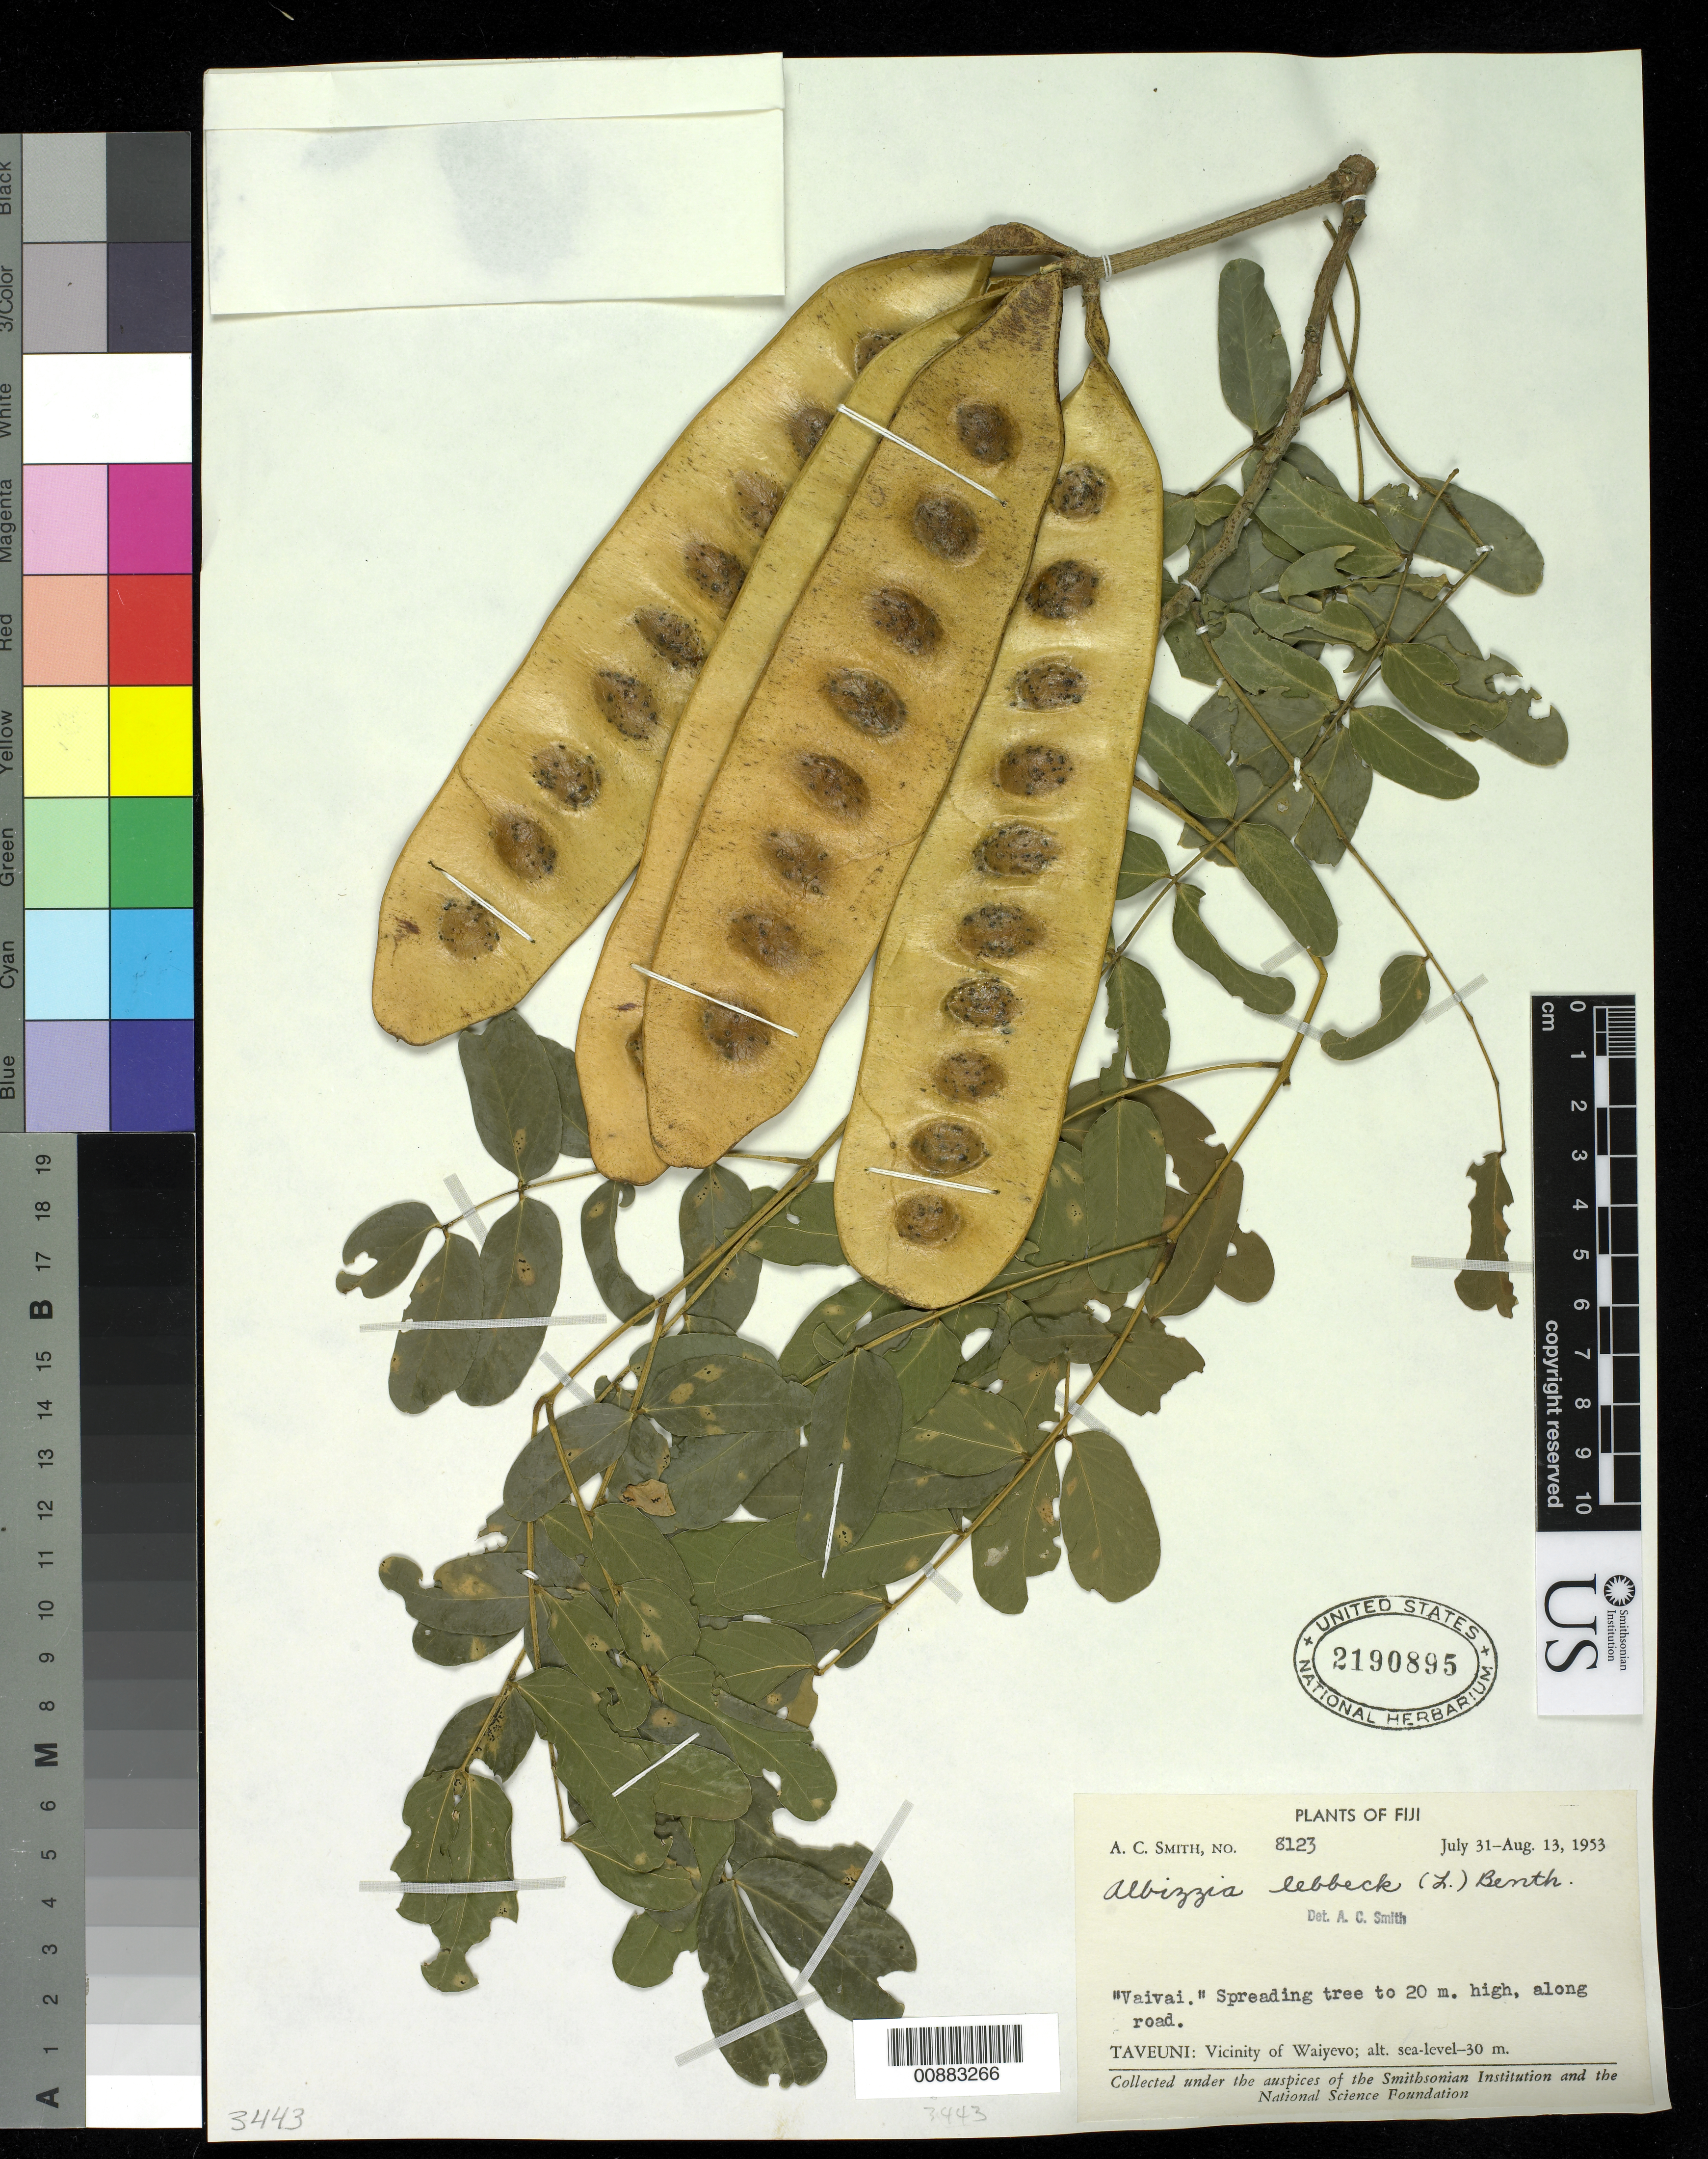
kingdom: Plantae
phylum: Tracheophyta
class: Magnoliopsida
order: Fabales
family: Fabaceae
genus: Albizia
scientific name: Albizia lebbeck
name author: (L.) Benth.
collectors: C. A. Smith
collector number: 8123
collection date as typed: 31 Jul 1953 to 13 Aug 1953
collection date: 1953-07-31/1953-08-13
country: Fiji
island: Taveuni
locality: Near Waiyevo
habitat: Along road.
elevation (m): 0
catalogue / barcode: US 2190895